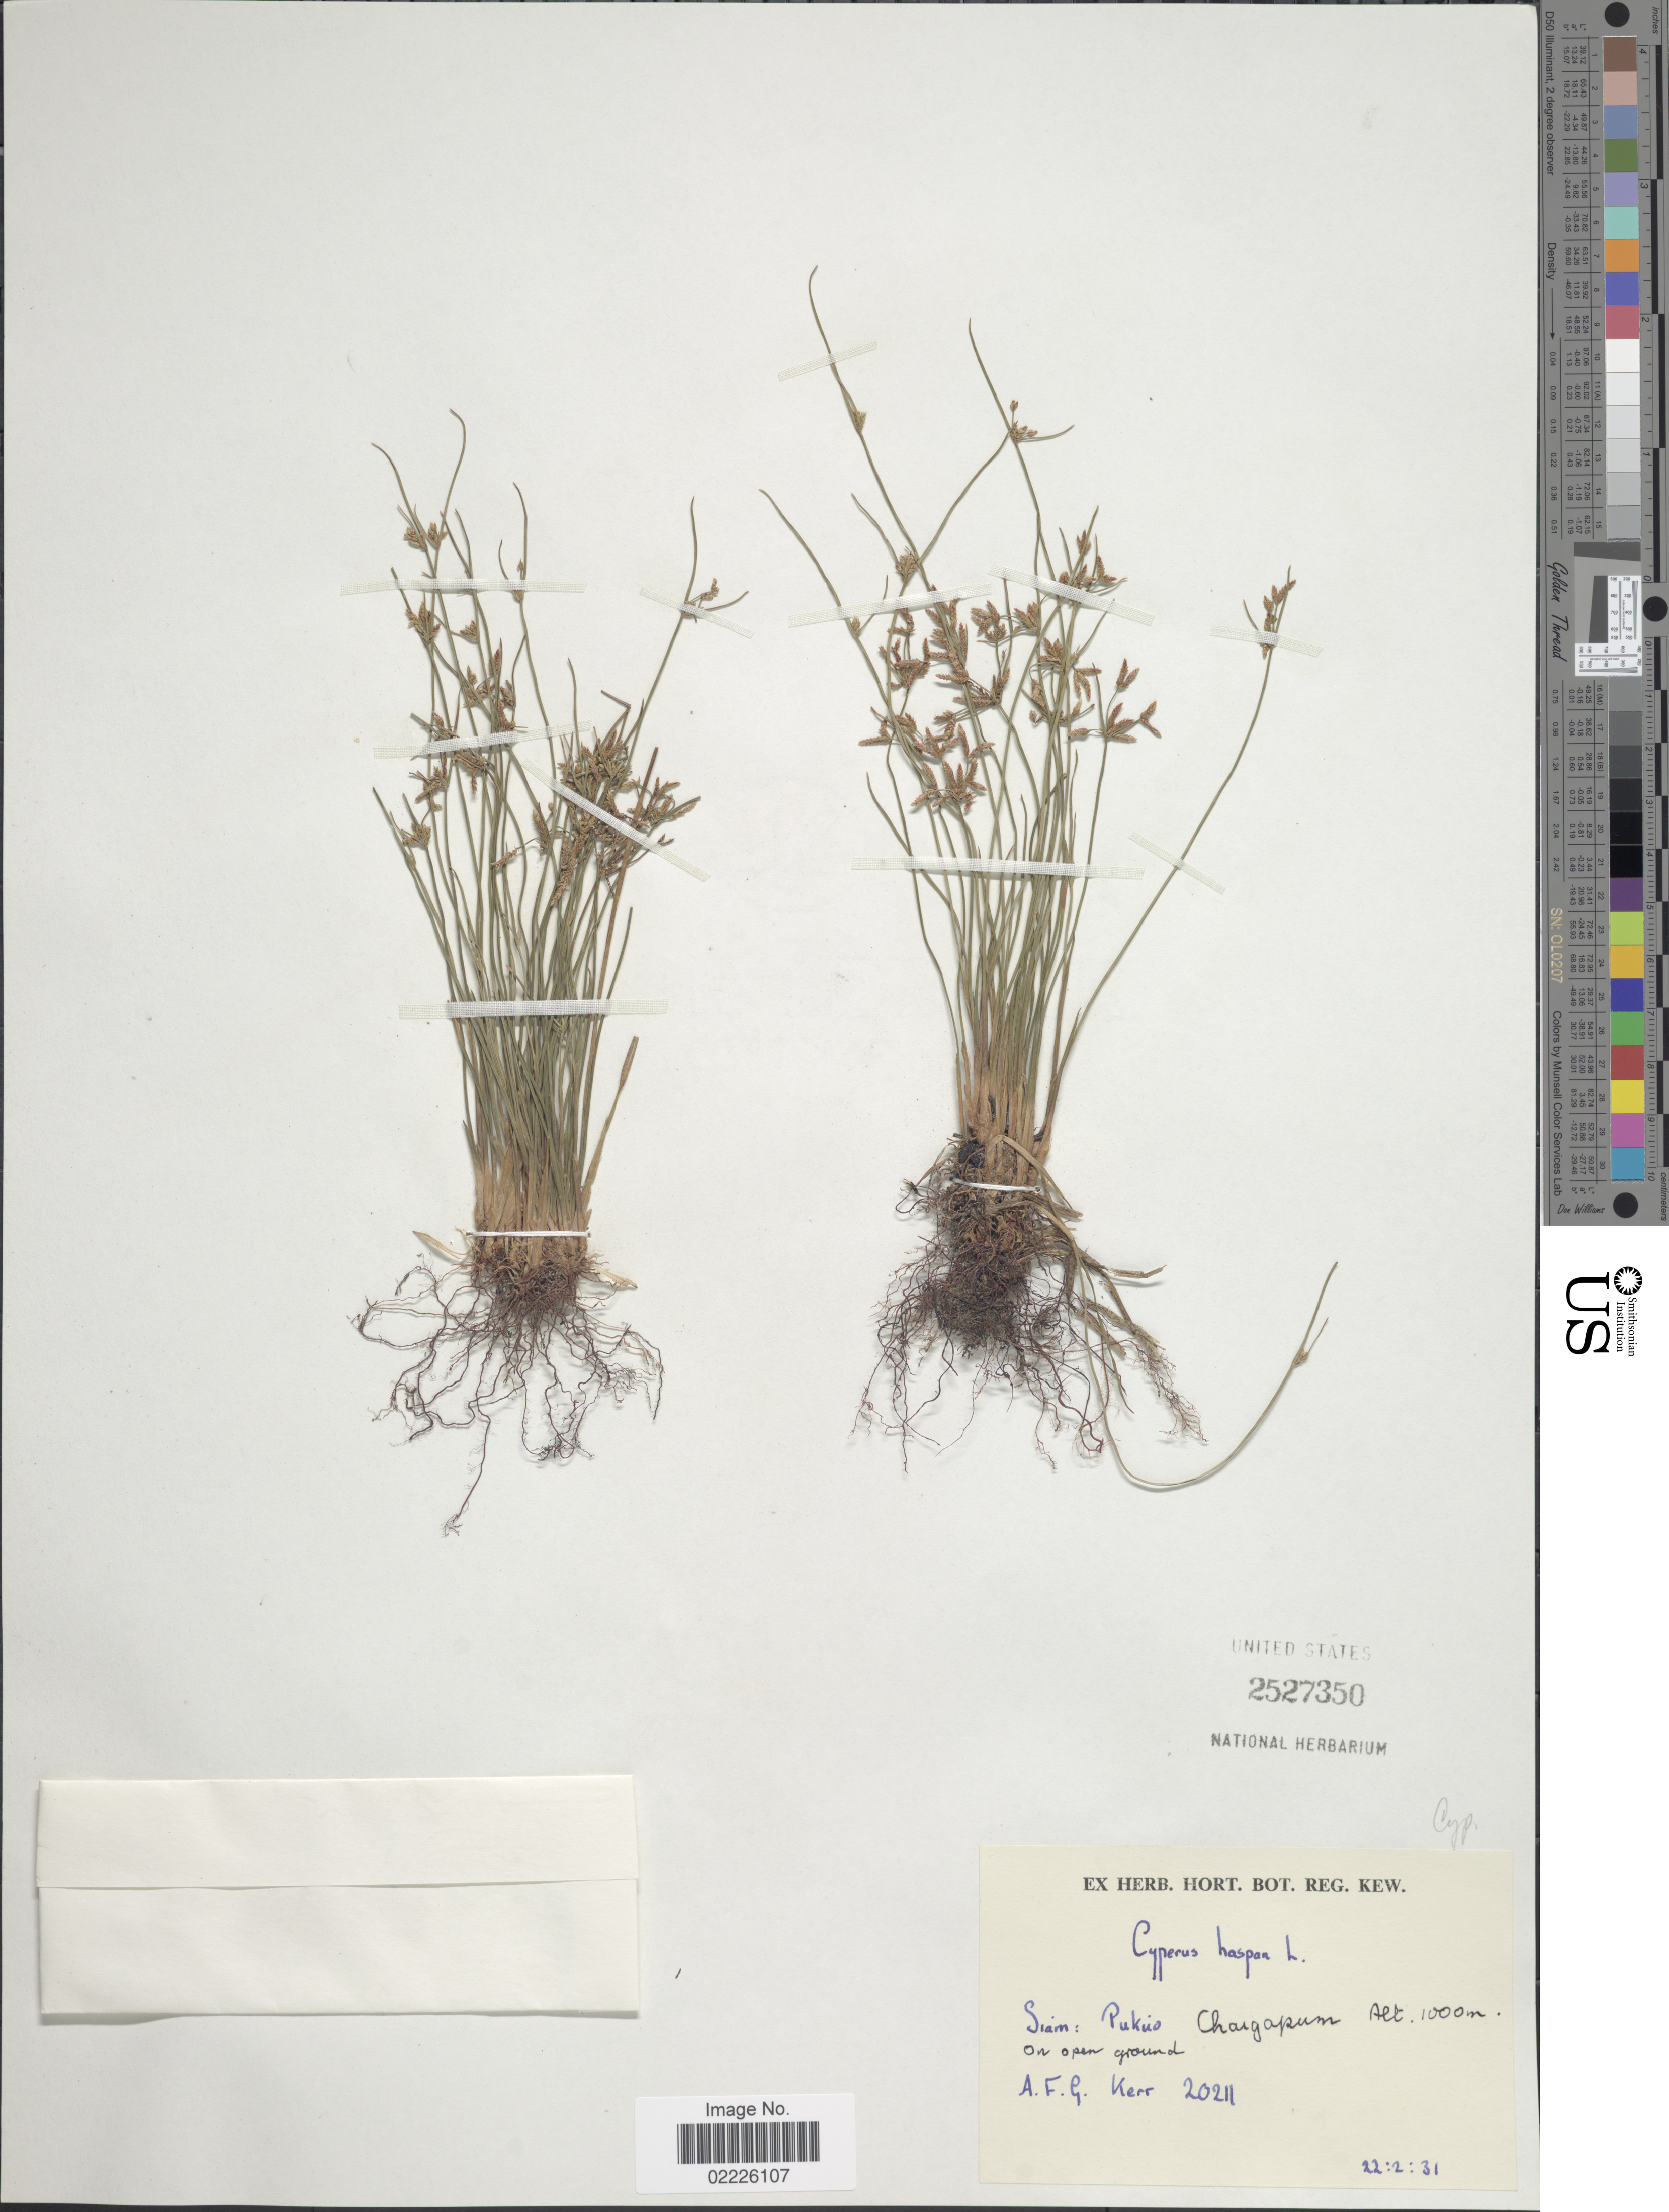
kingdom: Plantae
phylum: Tracheophyta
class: Liliopsida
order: Poales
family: Cyperaceae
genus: Cyperus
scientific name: Cyperus haspan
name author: L.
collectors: A. F. G. Kerr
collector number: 20211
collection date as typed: Transcribed d/m/y: 22/2/31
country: Thailand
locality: Siam: Pukuo, Chaigapum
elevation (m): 1000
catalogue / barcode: US 2527350